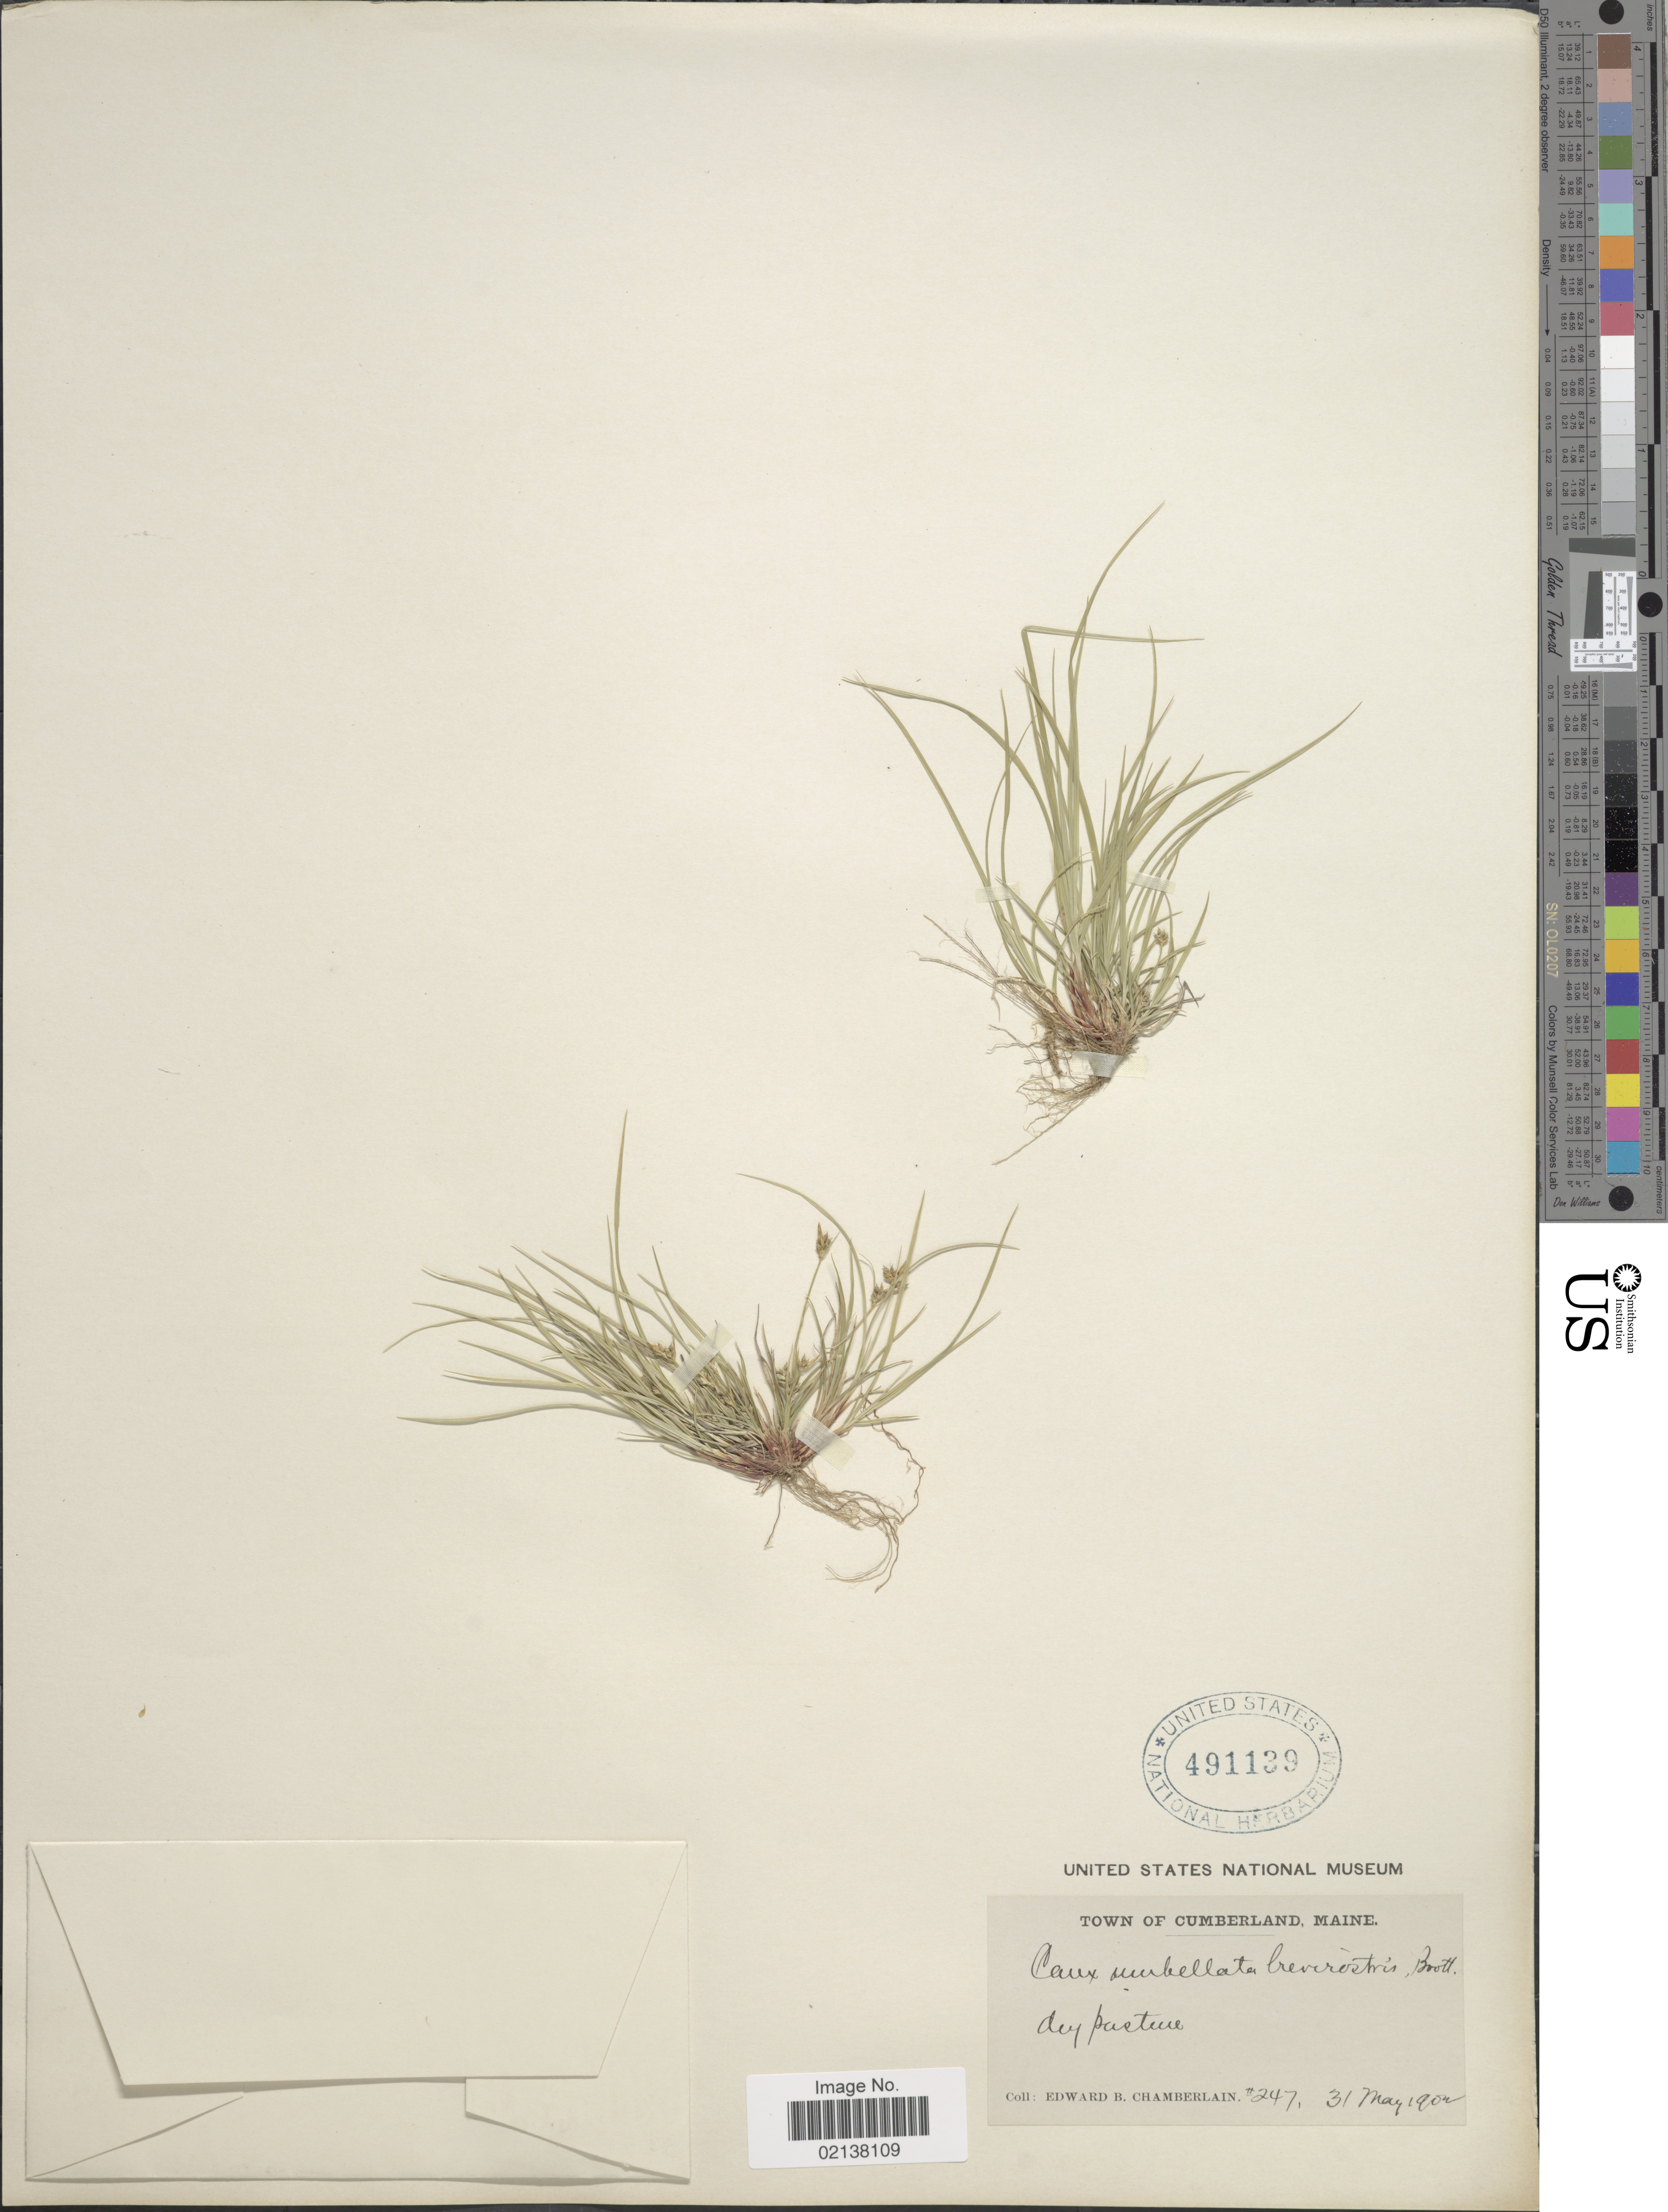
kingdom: Plantae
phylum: Tracheophyta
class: Liliopsida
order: Poales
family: Cyperaceae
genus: Carex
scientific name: Carex umbellata var. brevirostris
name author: Boott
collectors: E. Chamberlain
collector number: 247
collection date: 1902-05-31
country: United States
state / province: Maine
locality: Town of Cumberland. Maine. Dry pasture.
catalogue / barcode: US 491139